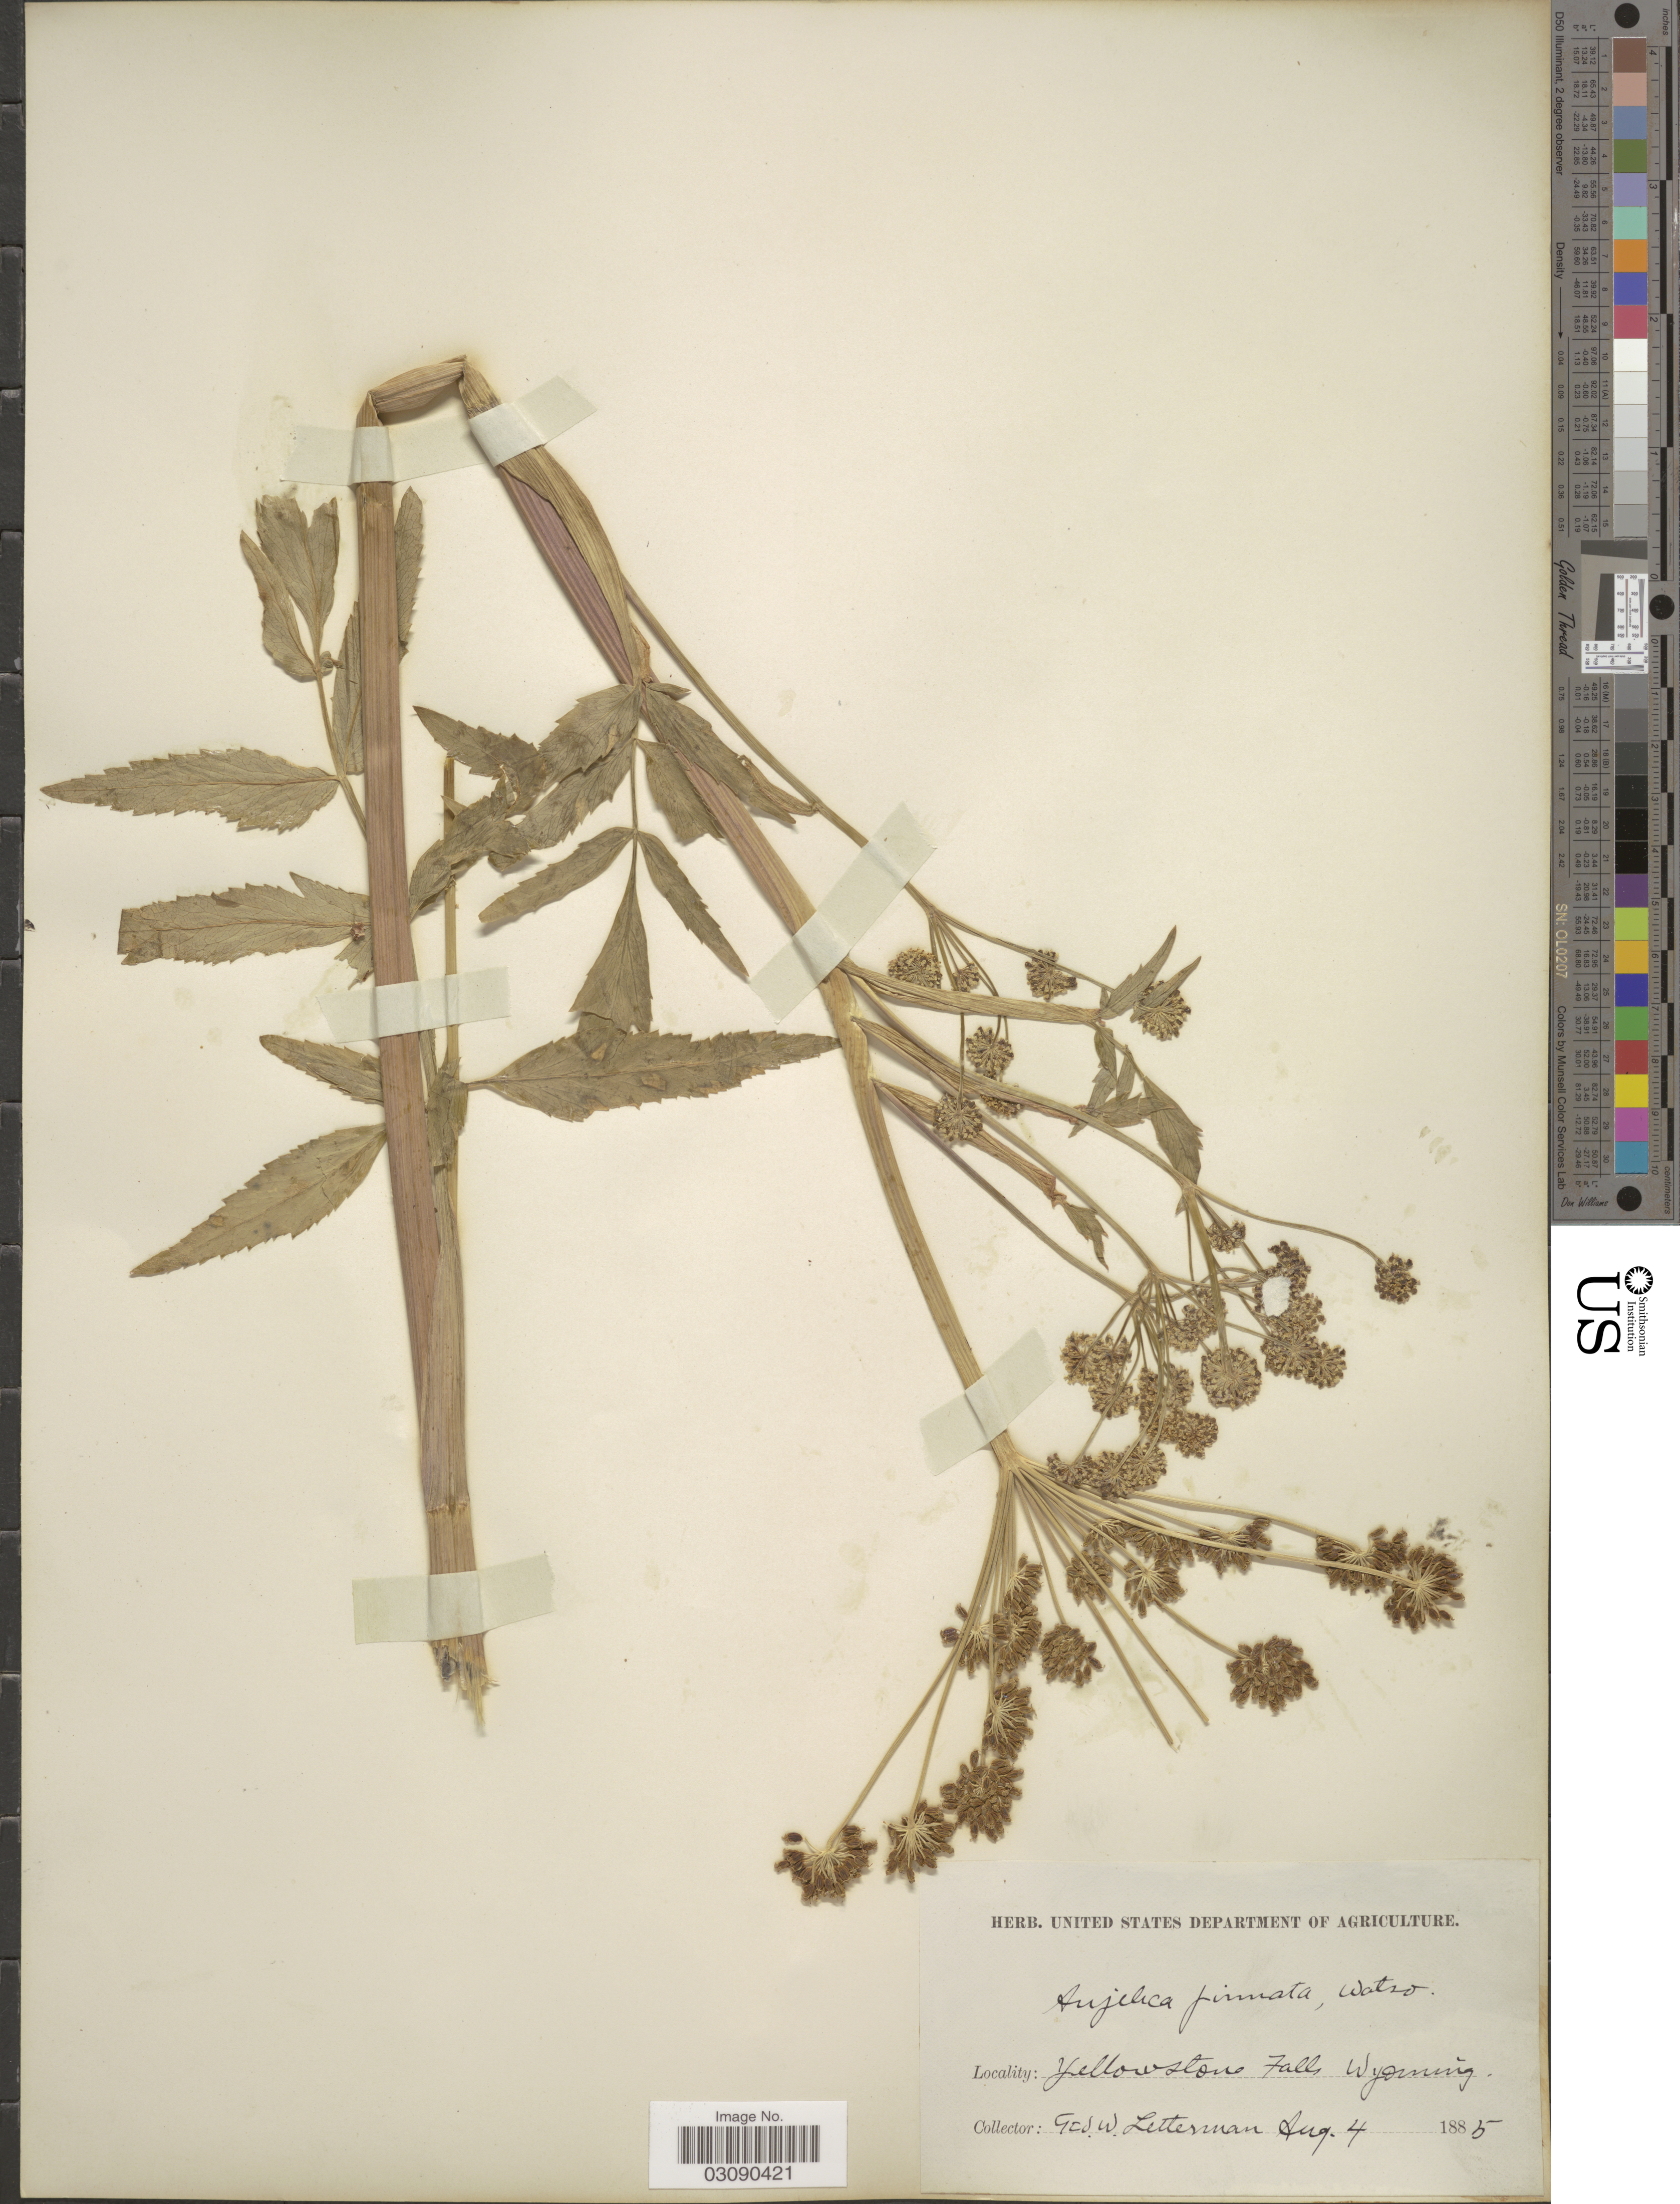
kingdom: Plantae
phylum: Tracheophyta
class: Magnoliopsida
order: Apiales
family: Apiaceae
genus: Angelica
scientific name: Angelica pinnata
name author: S. Watson in C. King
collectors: G. W. Letterman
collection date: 1885-08-04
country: United States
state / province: Wyoming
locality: Yellowstone Falls.